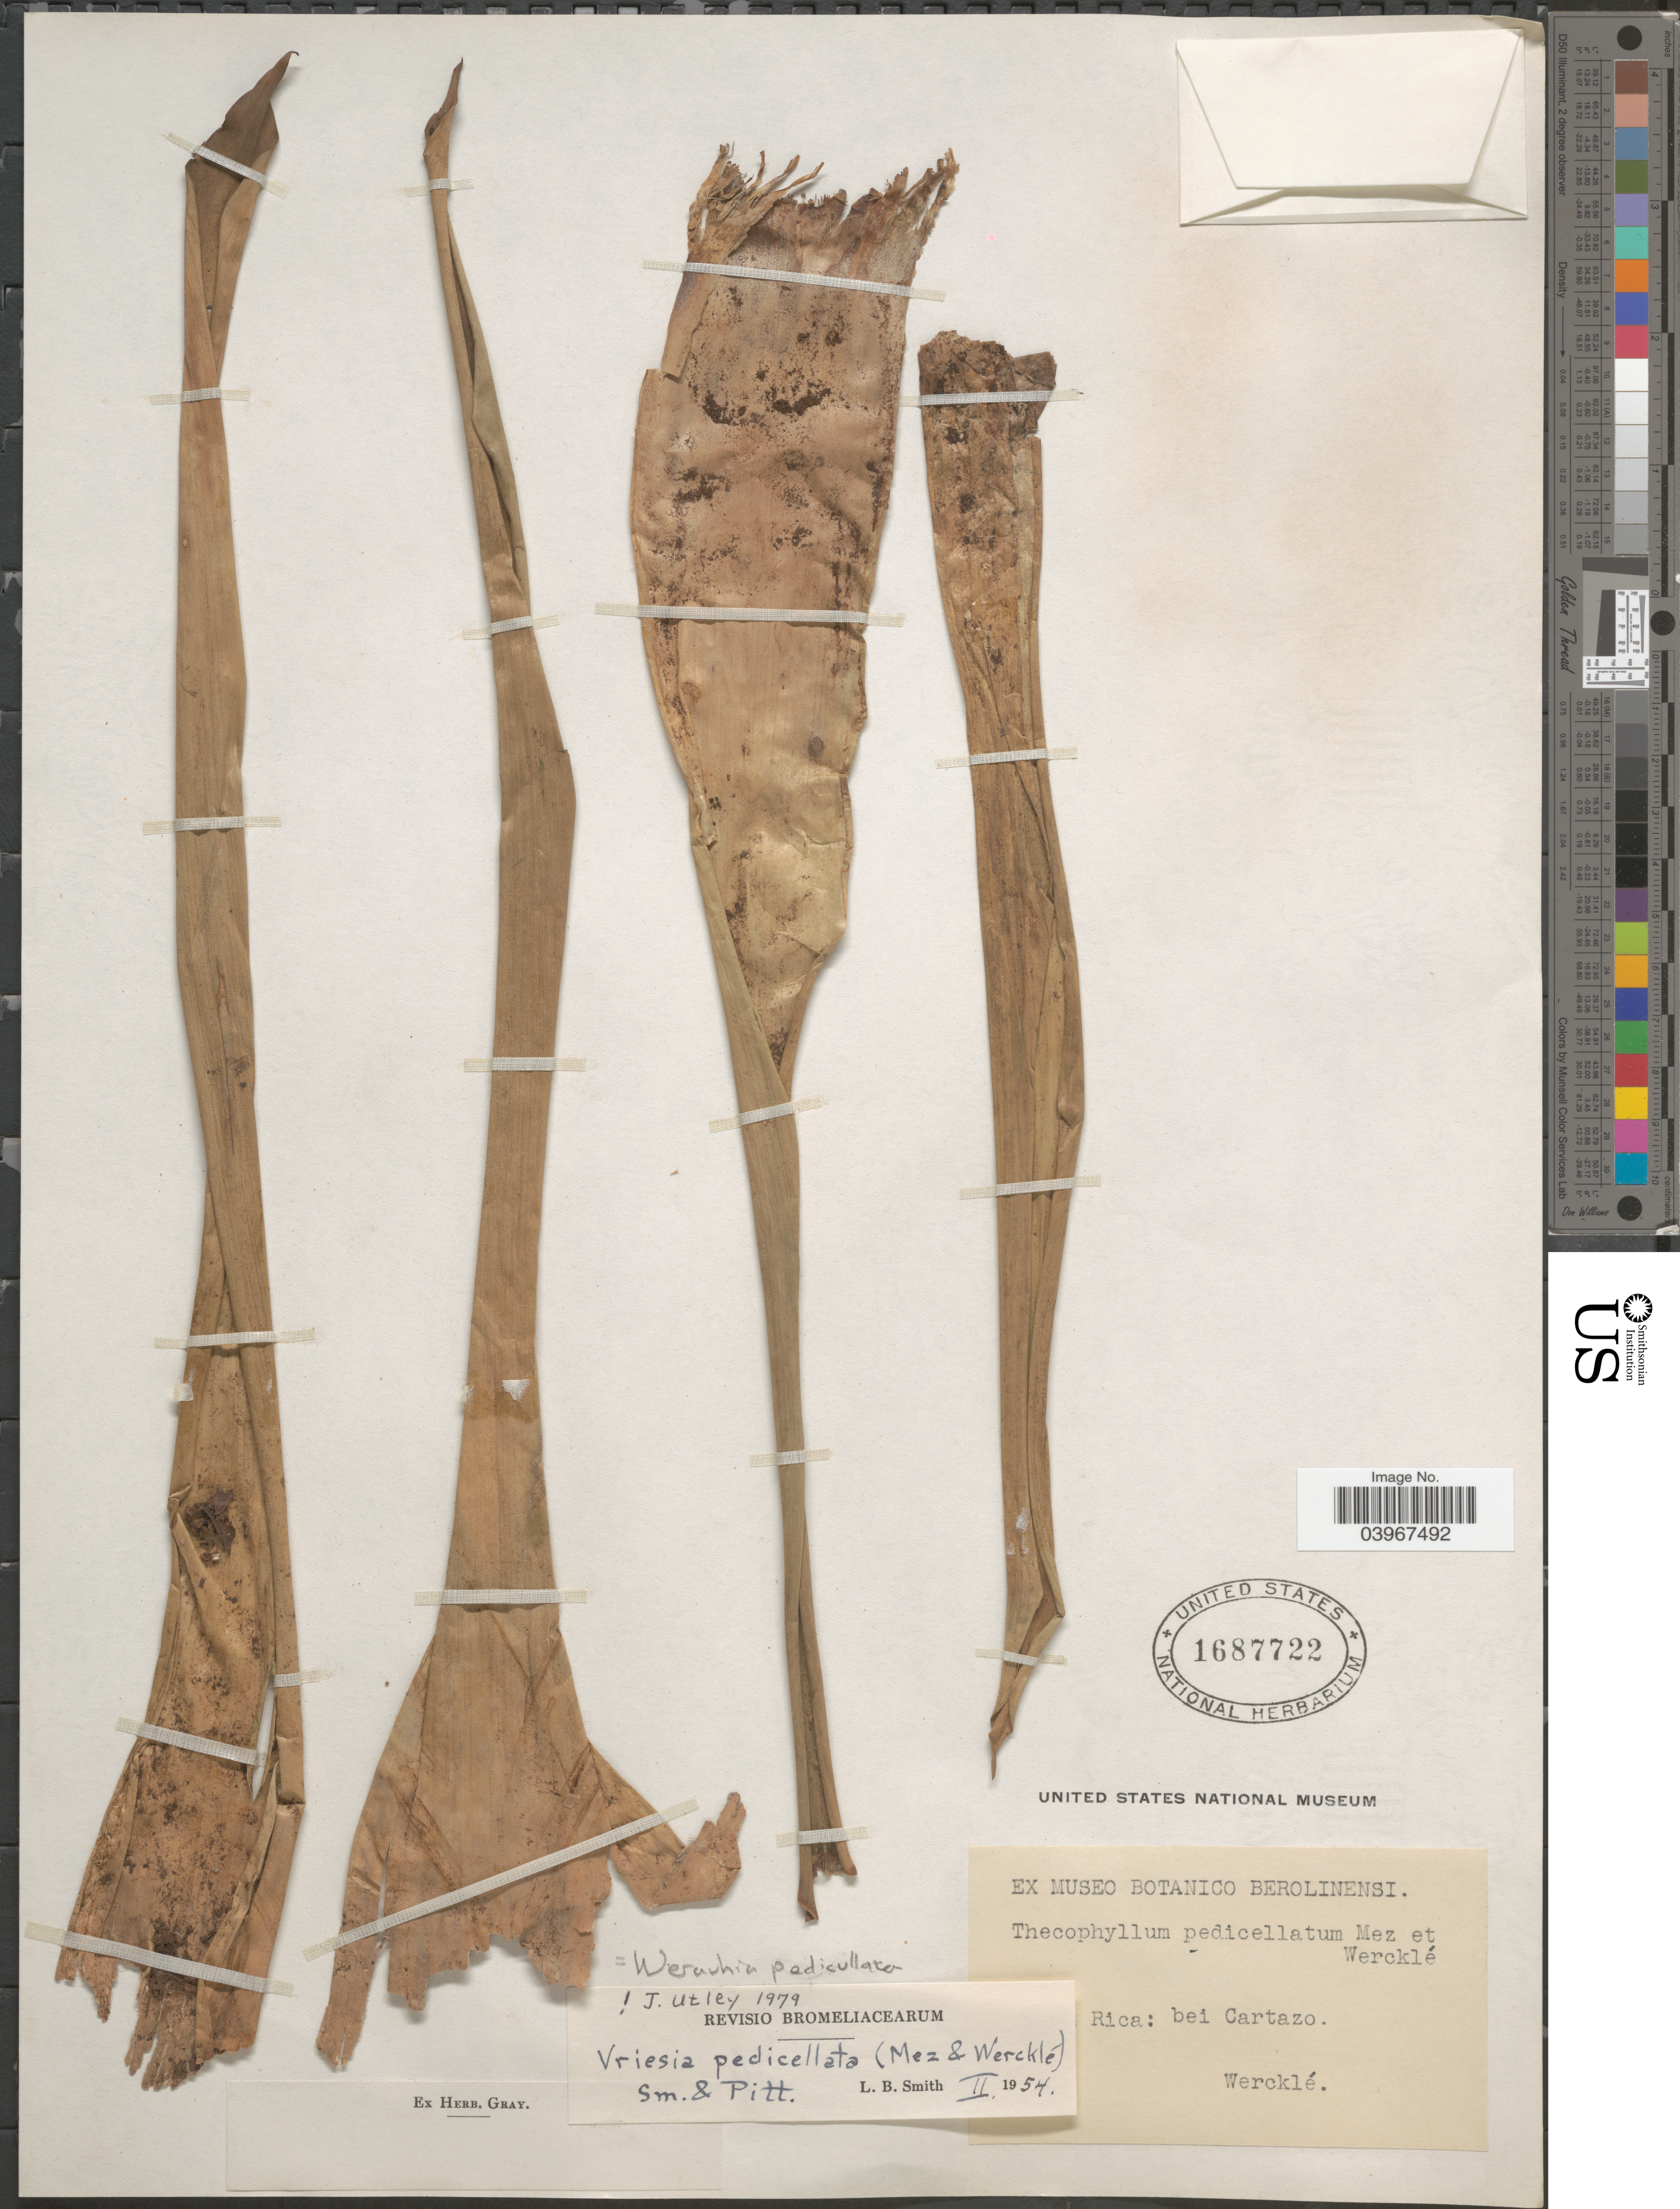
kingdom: Plantae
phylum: Tracheophyta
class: Liliopsida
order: Poales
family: Bromeliaceae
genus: Werauhia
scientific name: Werauhia pedicellata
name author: (Mez & Wercklé) J.R. Grant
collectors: Wercklé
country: Costa Rica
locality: [illegible text] Rica: bei Cartago.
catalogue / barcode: US 1687722